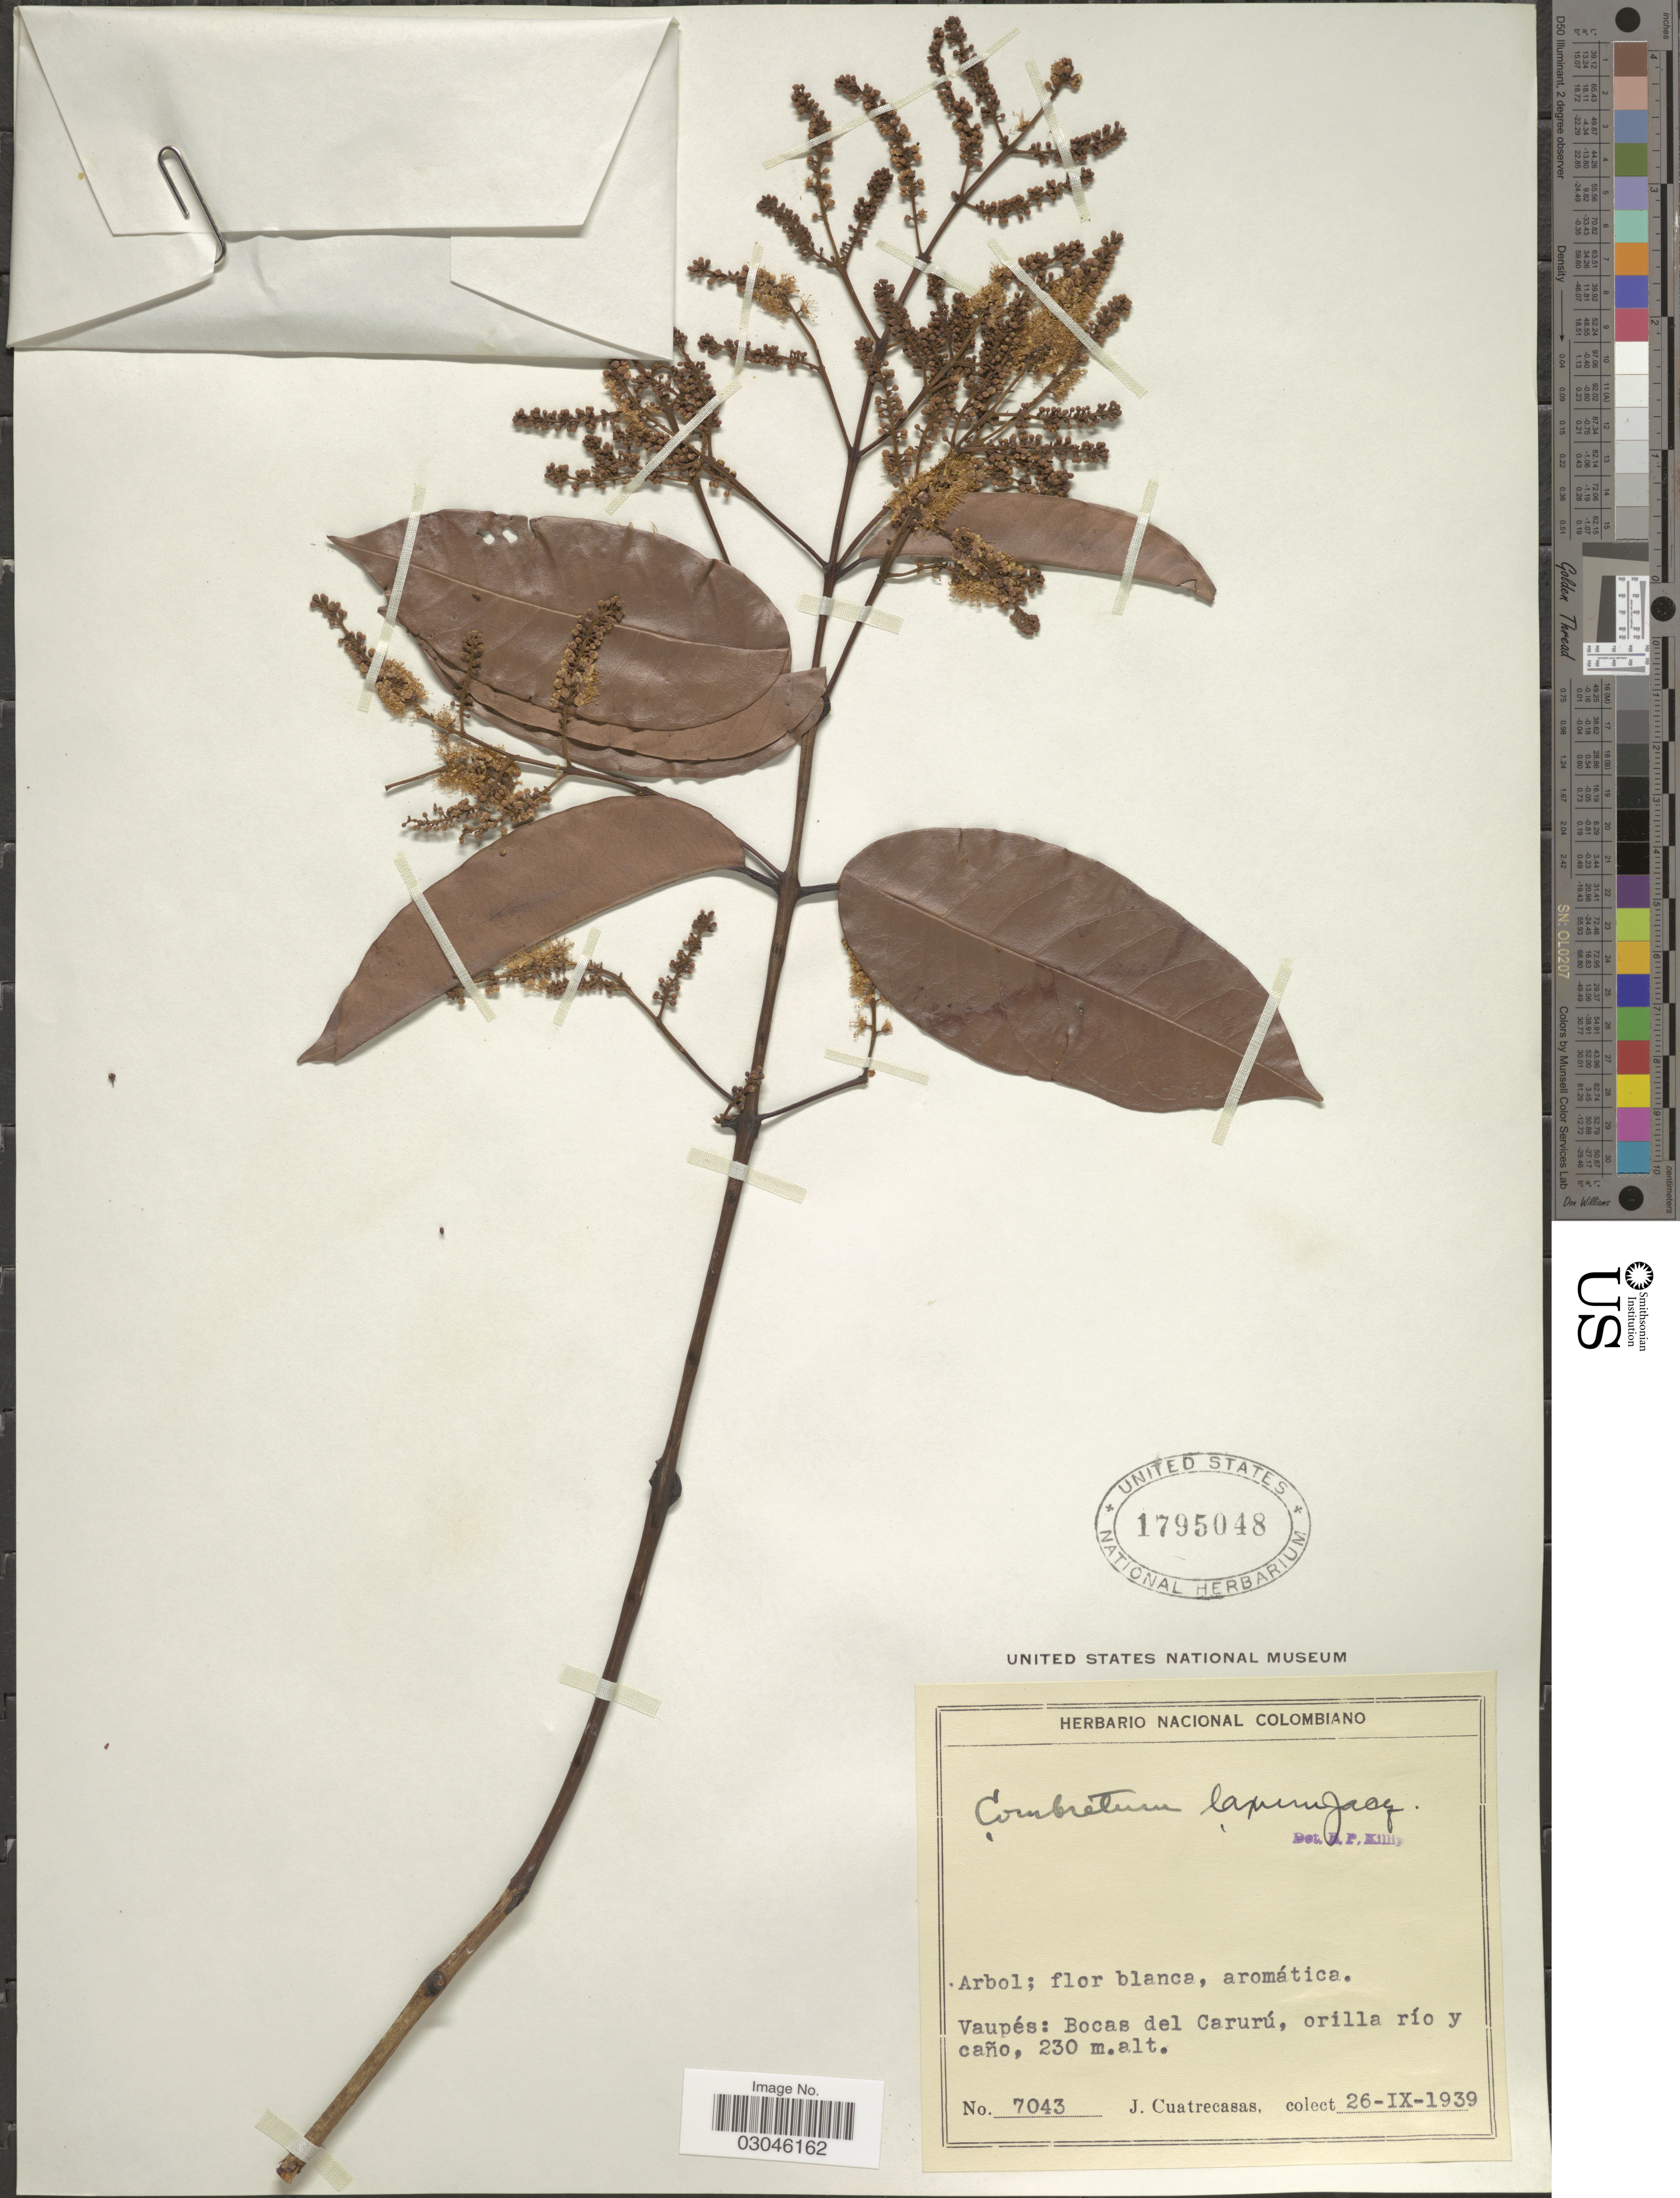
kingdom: Plantae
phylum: Tracheophyta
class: Magnoliopsida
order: Myrtales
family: Combretaceae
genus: Combretum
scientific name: Combretum laxum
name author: Jacq.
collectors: J. Cuatrecasas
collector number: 7043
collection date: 1939-09-26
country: Colombia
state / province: Vaupés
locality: Bocas del Carurú, orilla río y caño.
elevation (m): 230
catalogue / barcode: US 1795048